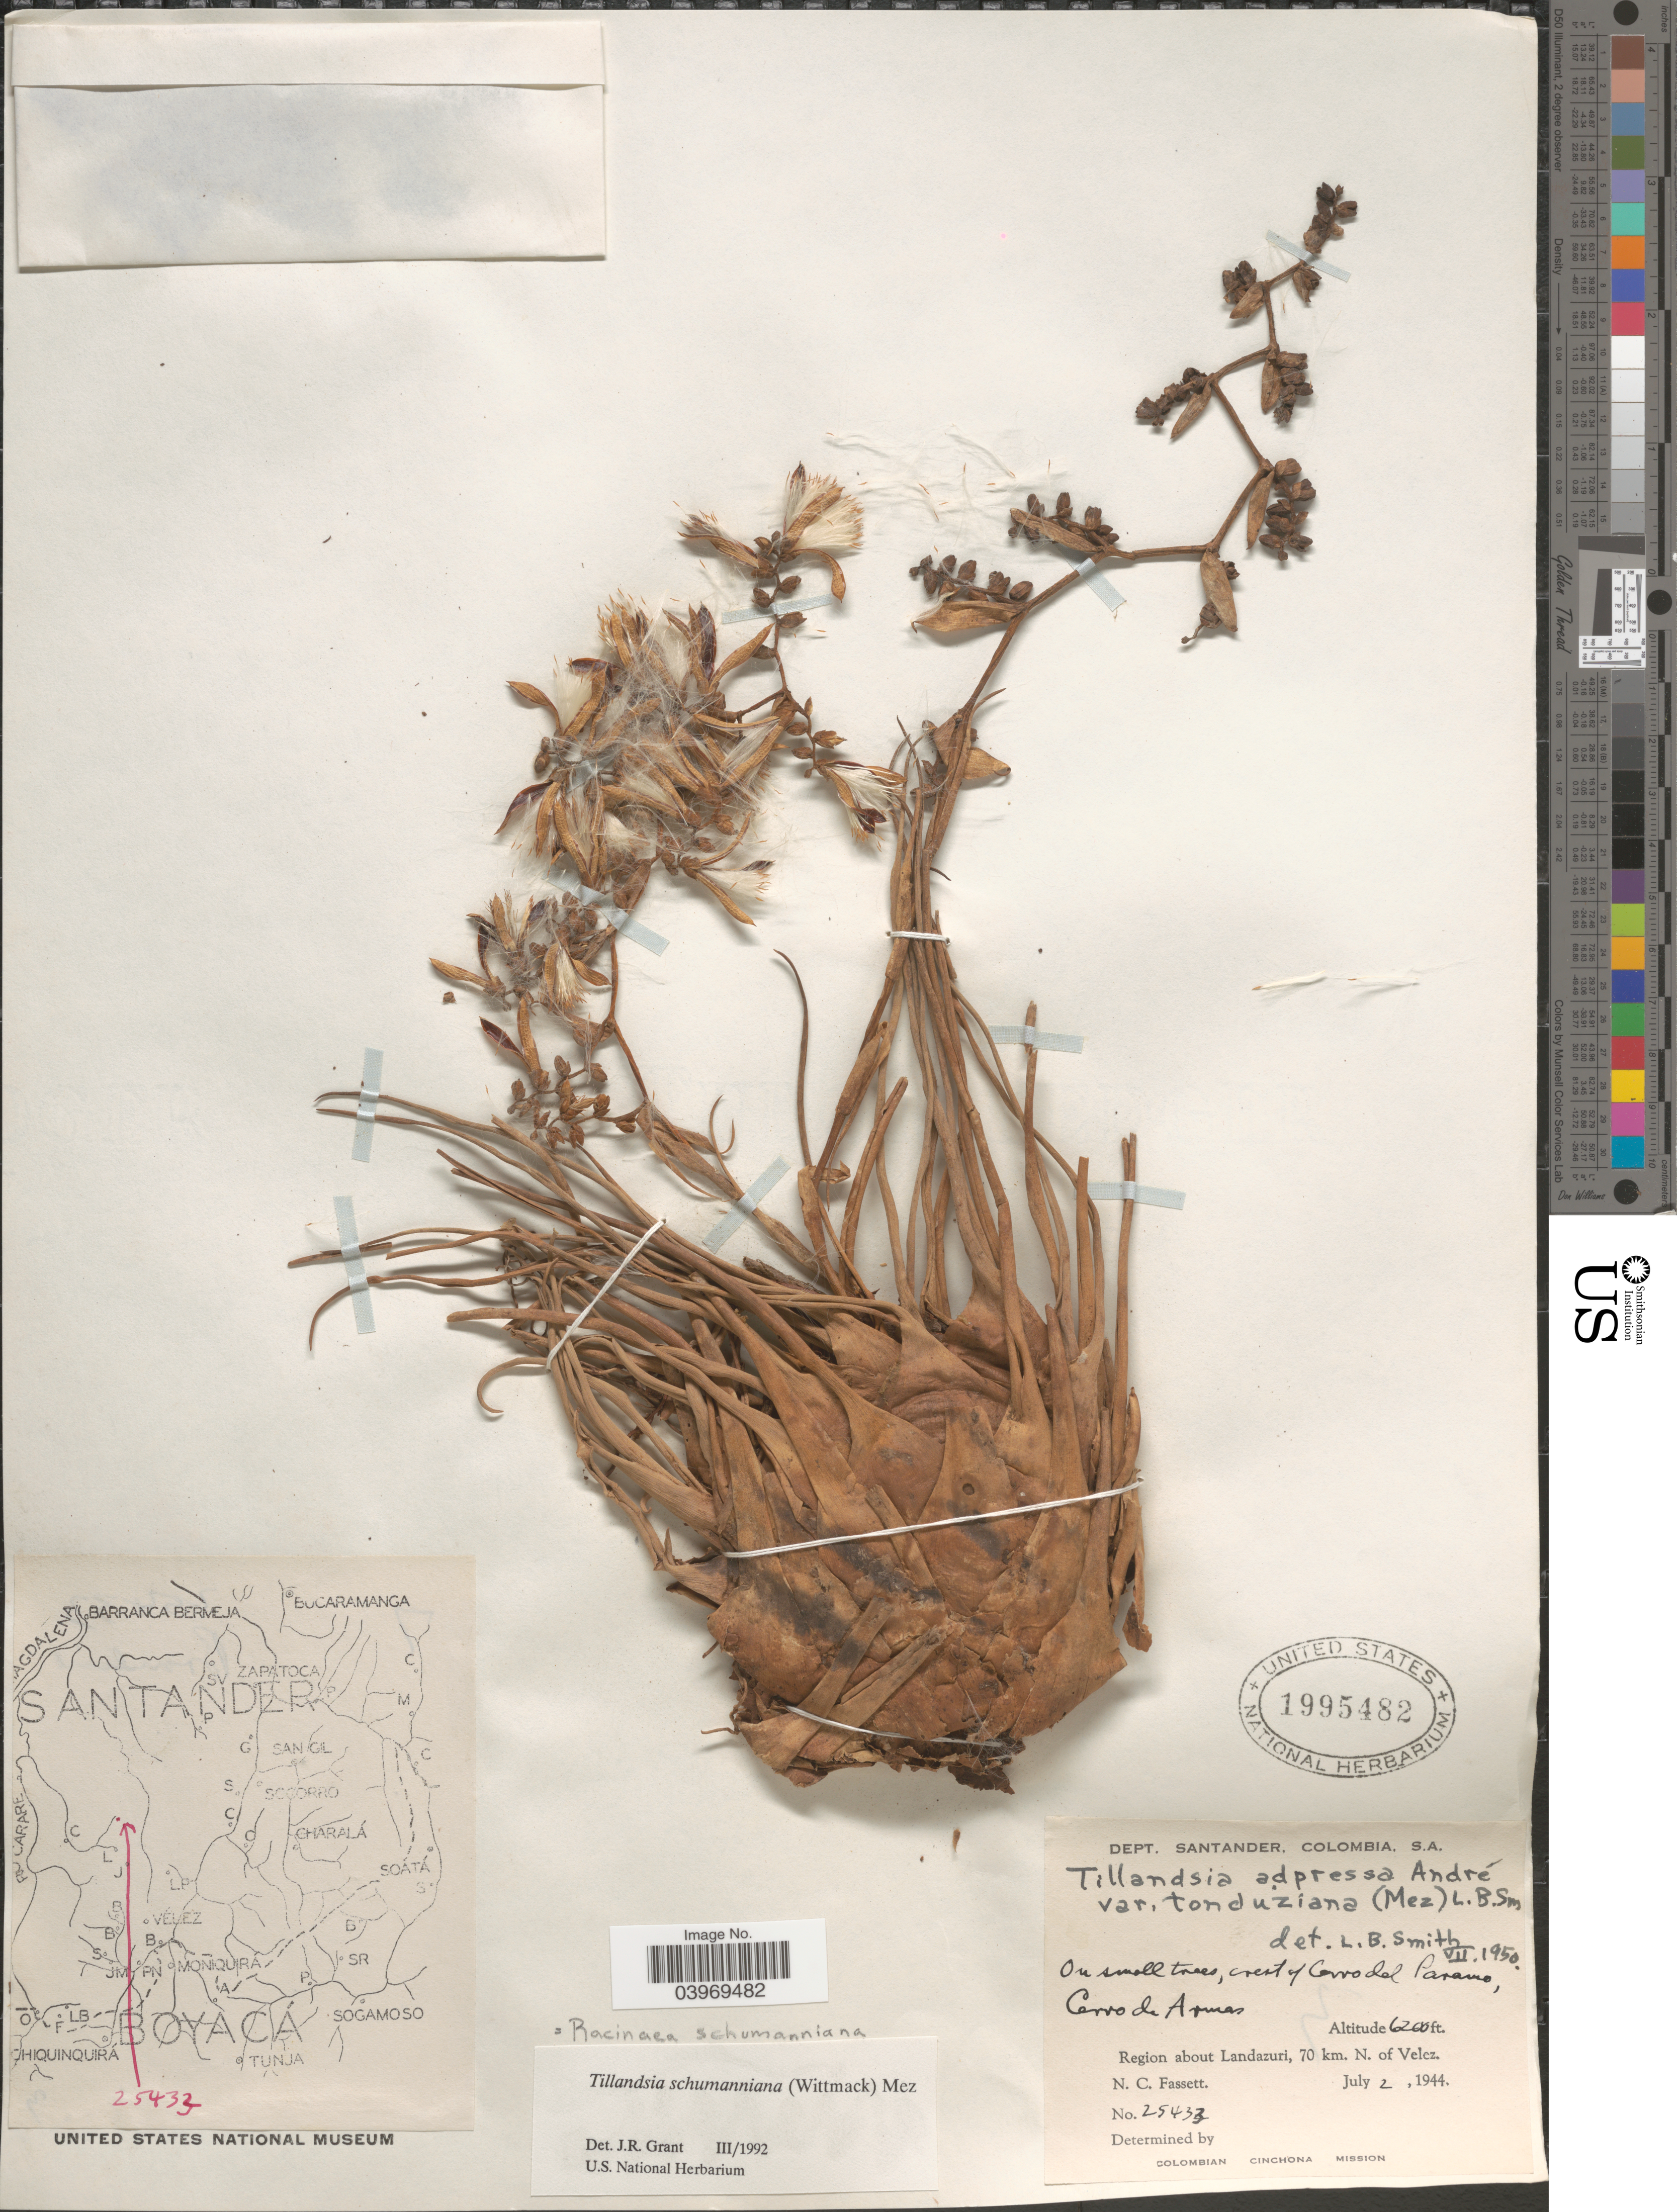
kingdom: Plantae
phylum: Tracheophyta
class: Liliopsida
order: Poales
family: Bromeliaceae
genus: Racinaea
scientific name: Racinaea schumanniana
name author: (Wittm.) J.R. Grant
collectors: N. C. Fassett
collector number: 25433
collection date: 1944-07-02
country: Colombia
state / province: Santander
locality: Dept. Santander. On small trees, crest of Cerro del Paramo, Cerro de Armas. Region about Landazuri, 70 km. N. of Velez.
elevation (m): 1890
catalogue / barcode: US 1995482